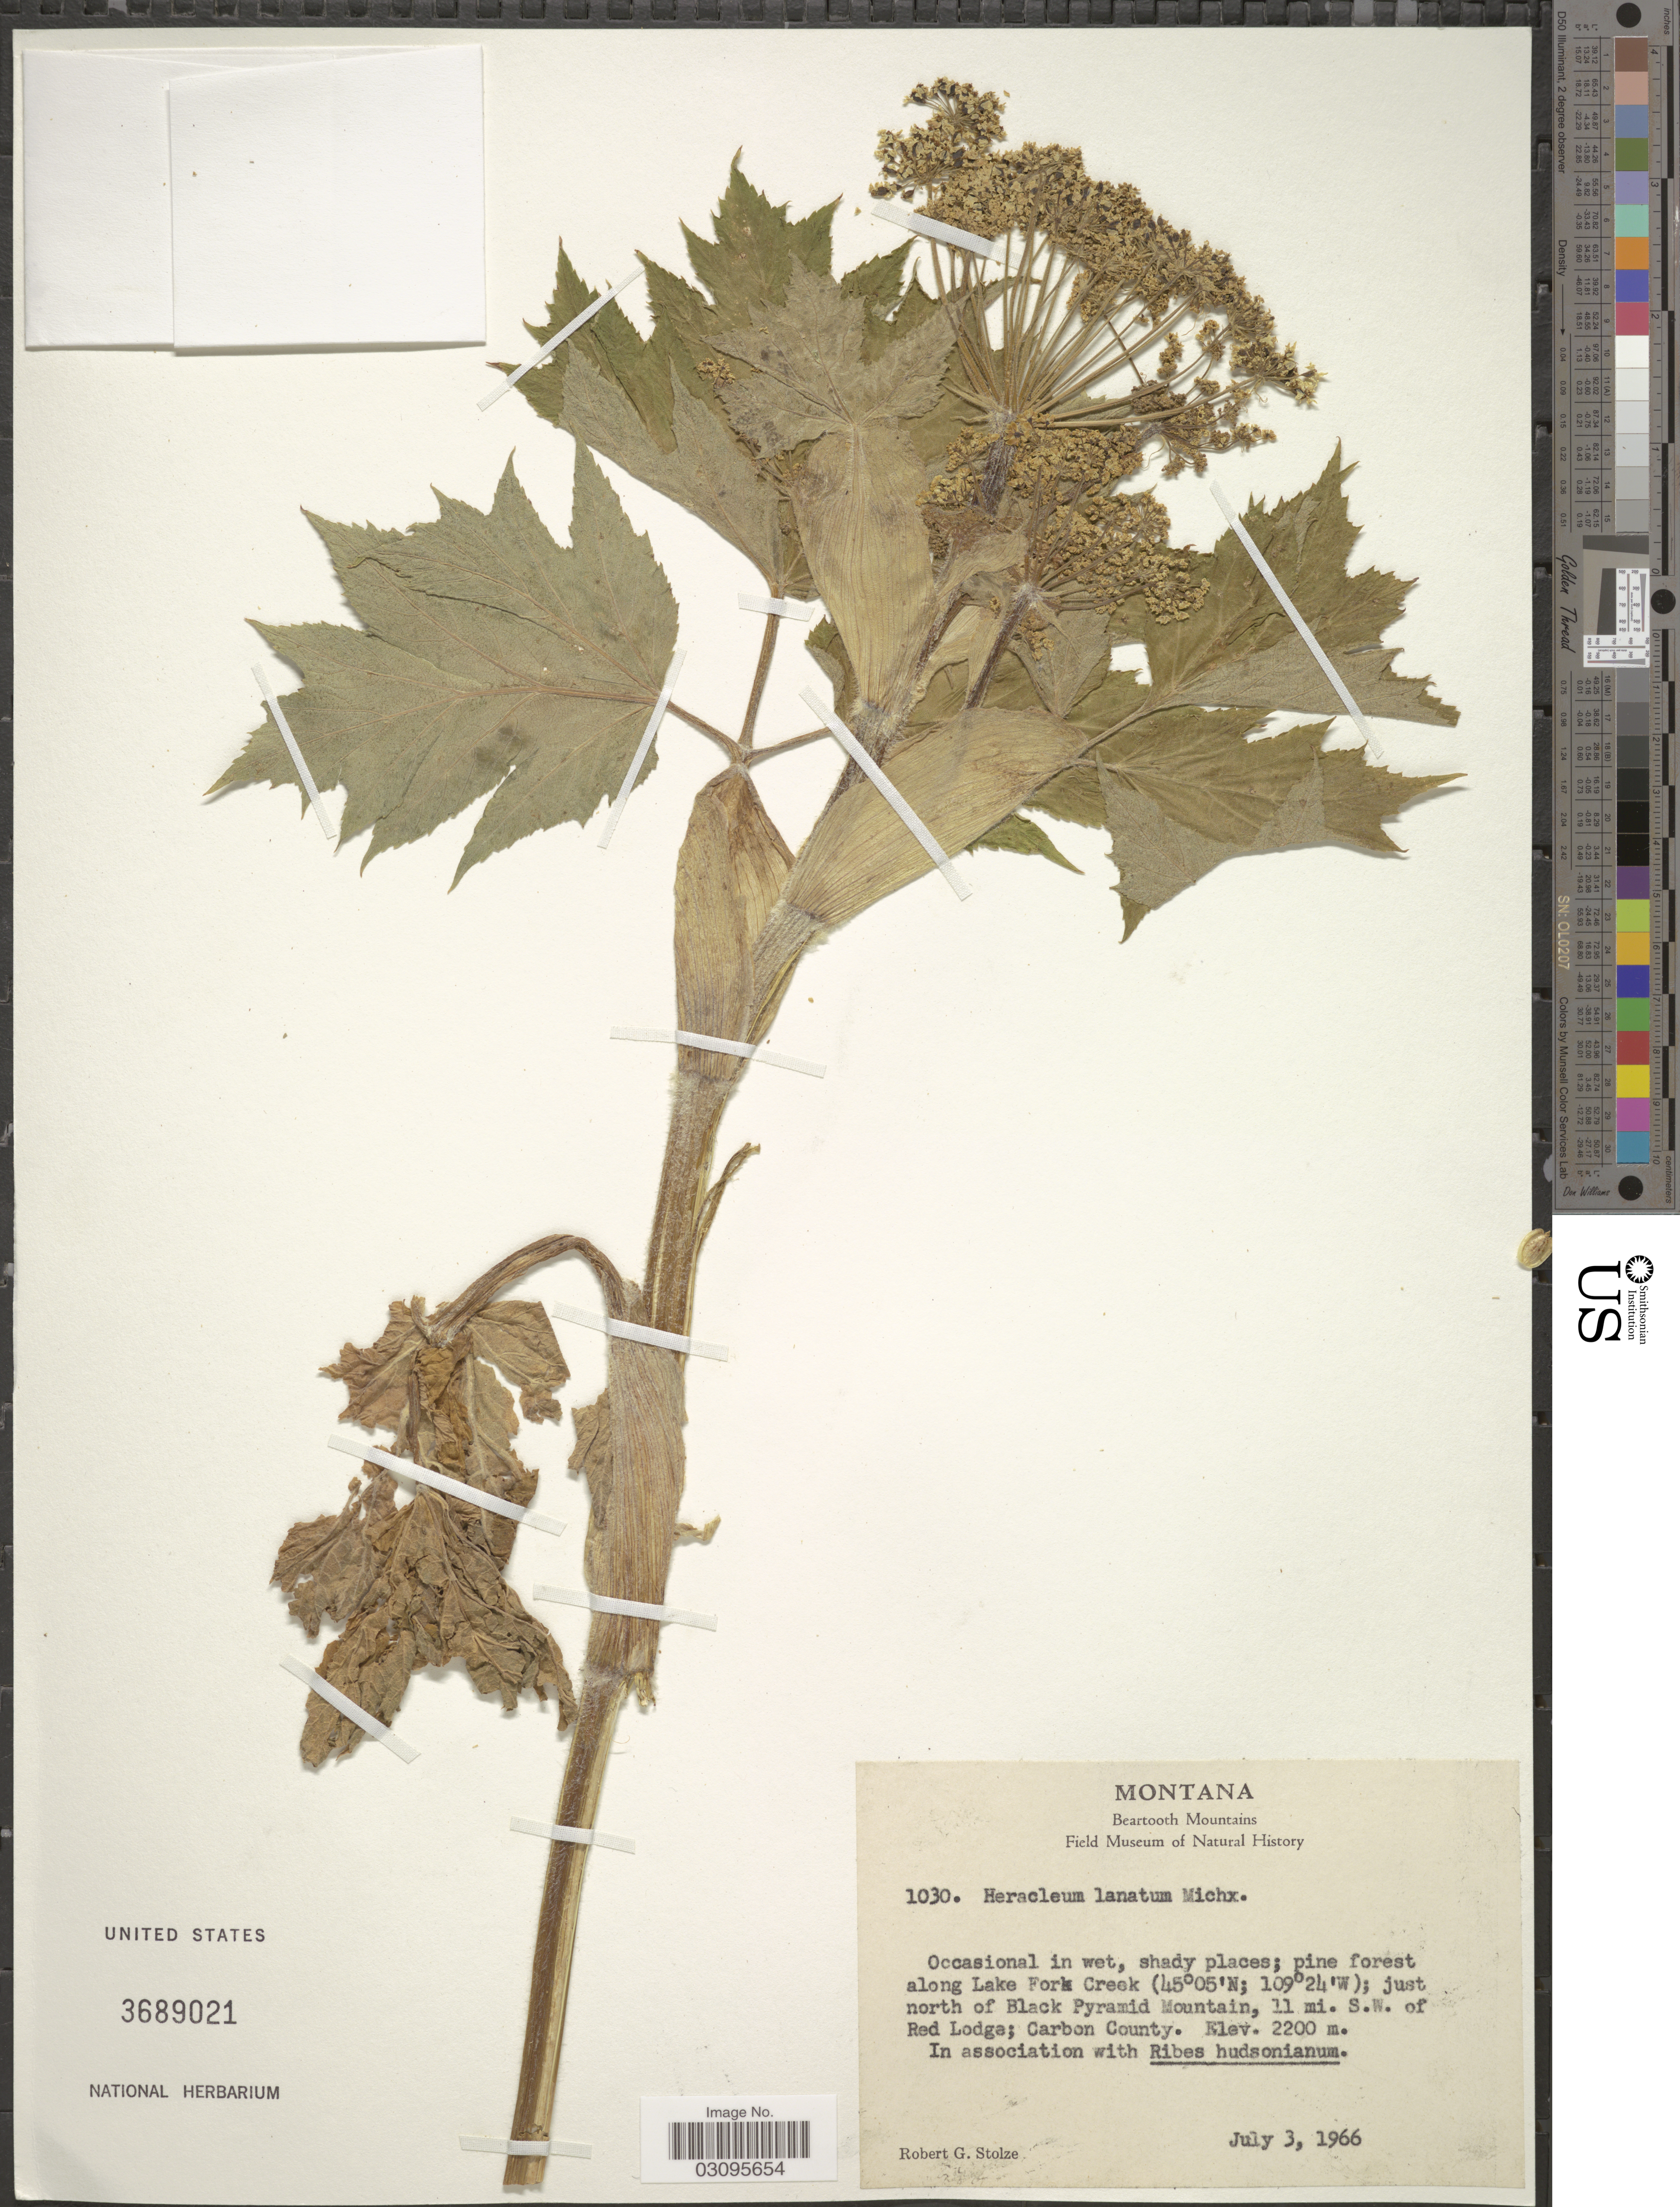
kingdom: Plantae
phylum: Tracheophyta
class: Magnoliopsida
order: Apiales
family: Apiaceae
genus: Heracleum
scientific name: Heracleum lanatum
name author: Michx.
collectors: R. G. Stolze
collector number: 1030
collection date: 1966-07-03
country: United States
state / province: Montana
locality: Pine forest along Lake Fork Creek, just north of Black Pyramid Mountain, 11 mi. S.W. of Red Lodge; Carbon County.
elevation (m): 2200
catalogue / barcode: US 3689021